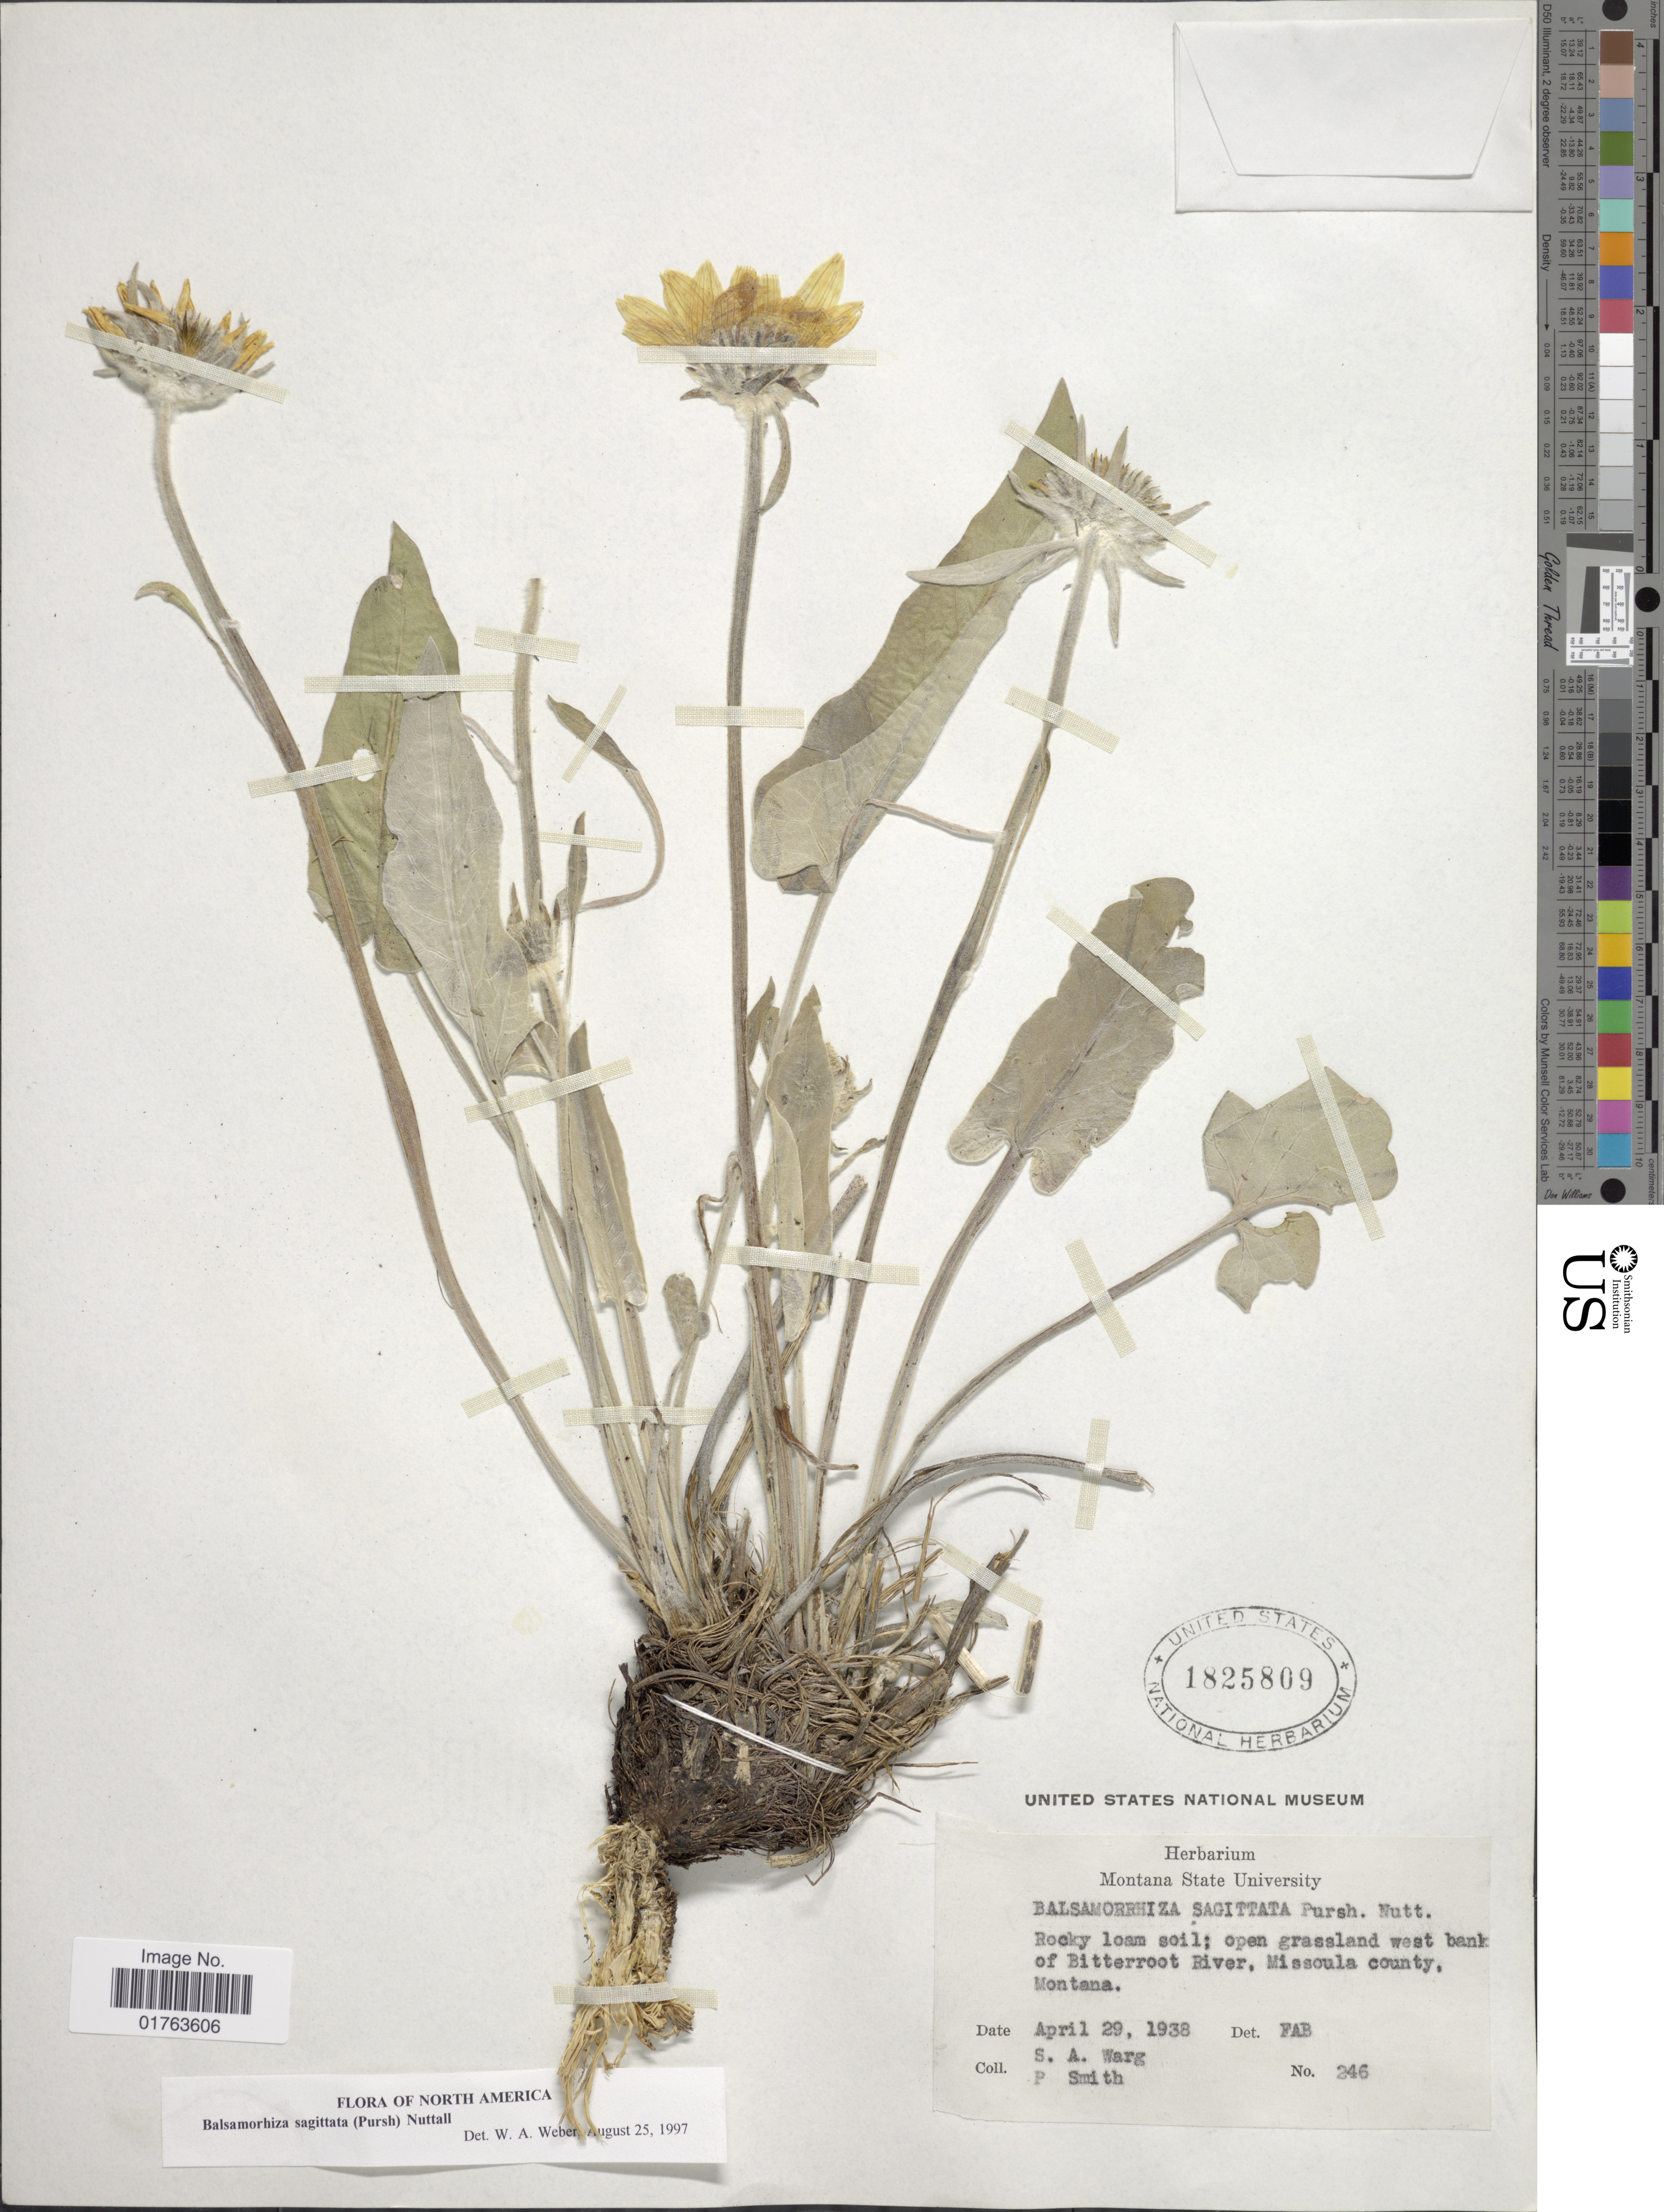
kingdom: Plantae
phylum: Tracheophyta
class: Magnoliopsida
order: Asterales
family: Asteraceae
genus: Balsamorhiza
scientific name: Balsamorhiza sagittata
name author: (Pursh) Nutt.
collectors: S. Warg & P. Smith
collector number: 246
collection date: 1938-04-29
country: United States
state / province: Montana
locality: Open grassland west bank of Bitterroot River, Miisoula County, Montana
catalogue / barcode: US 1825809